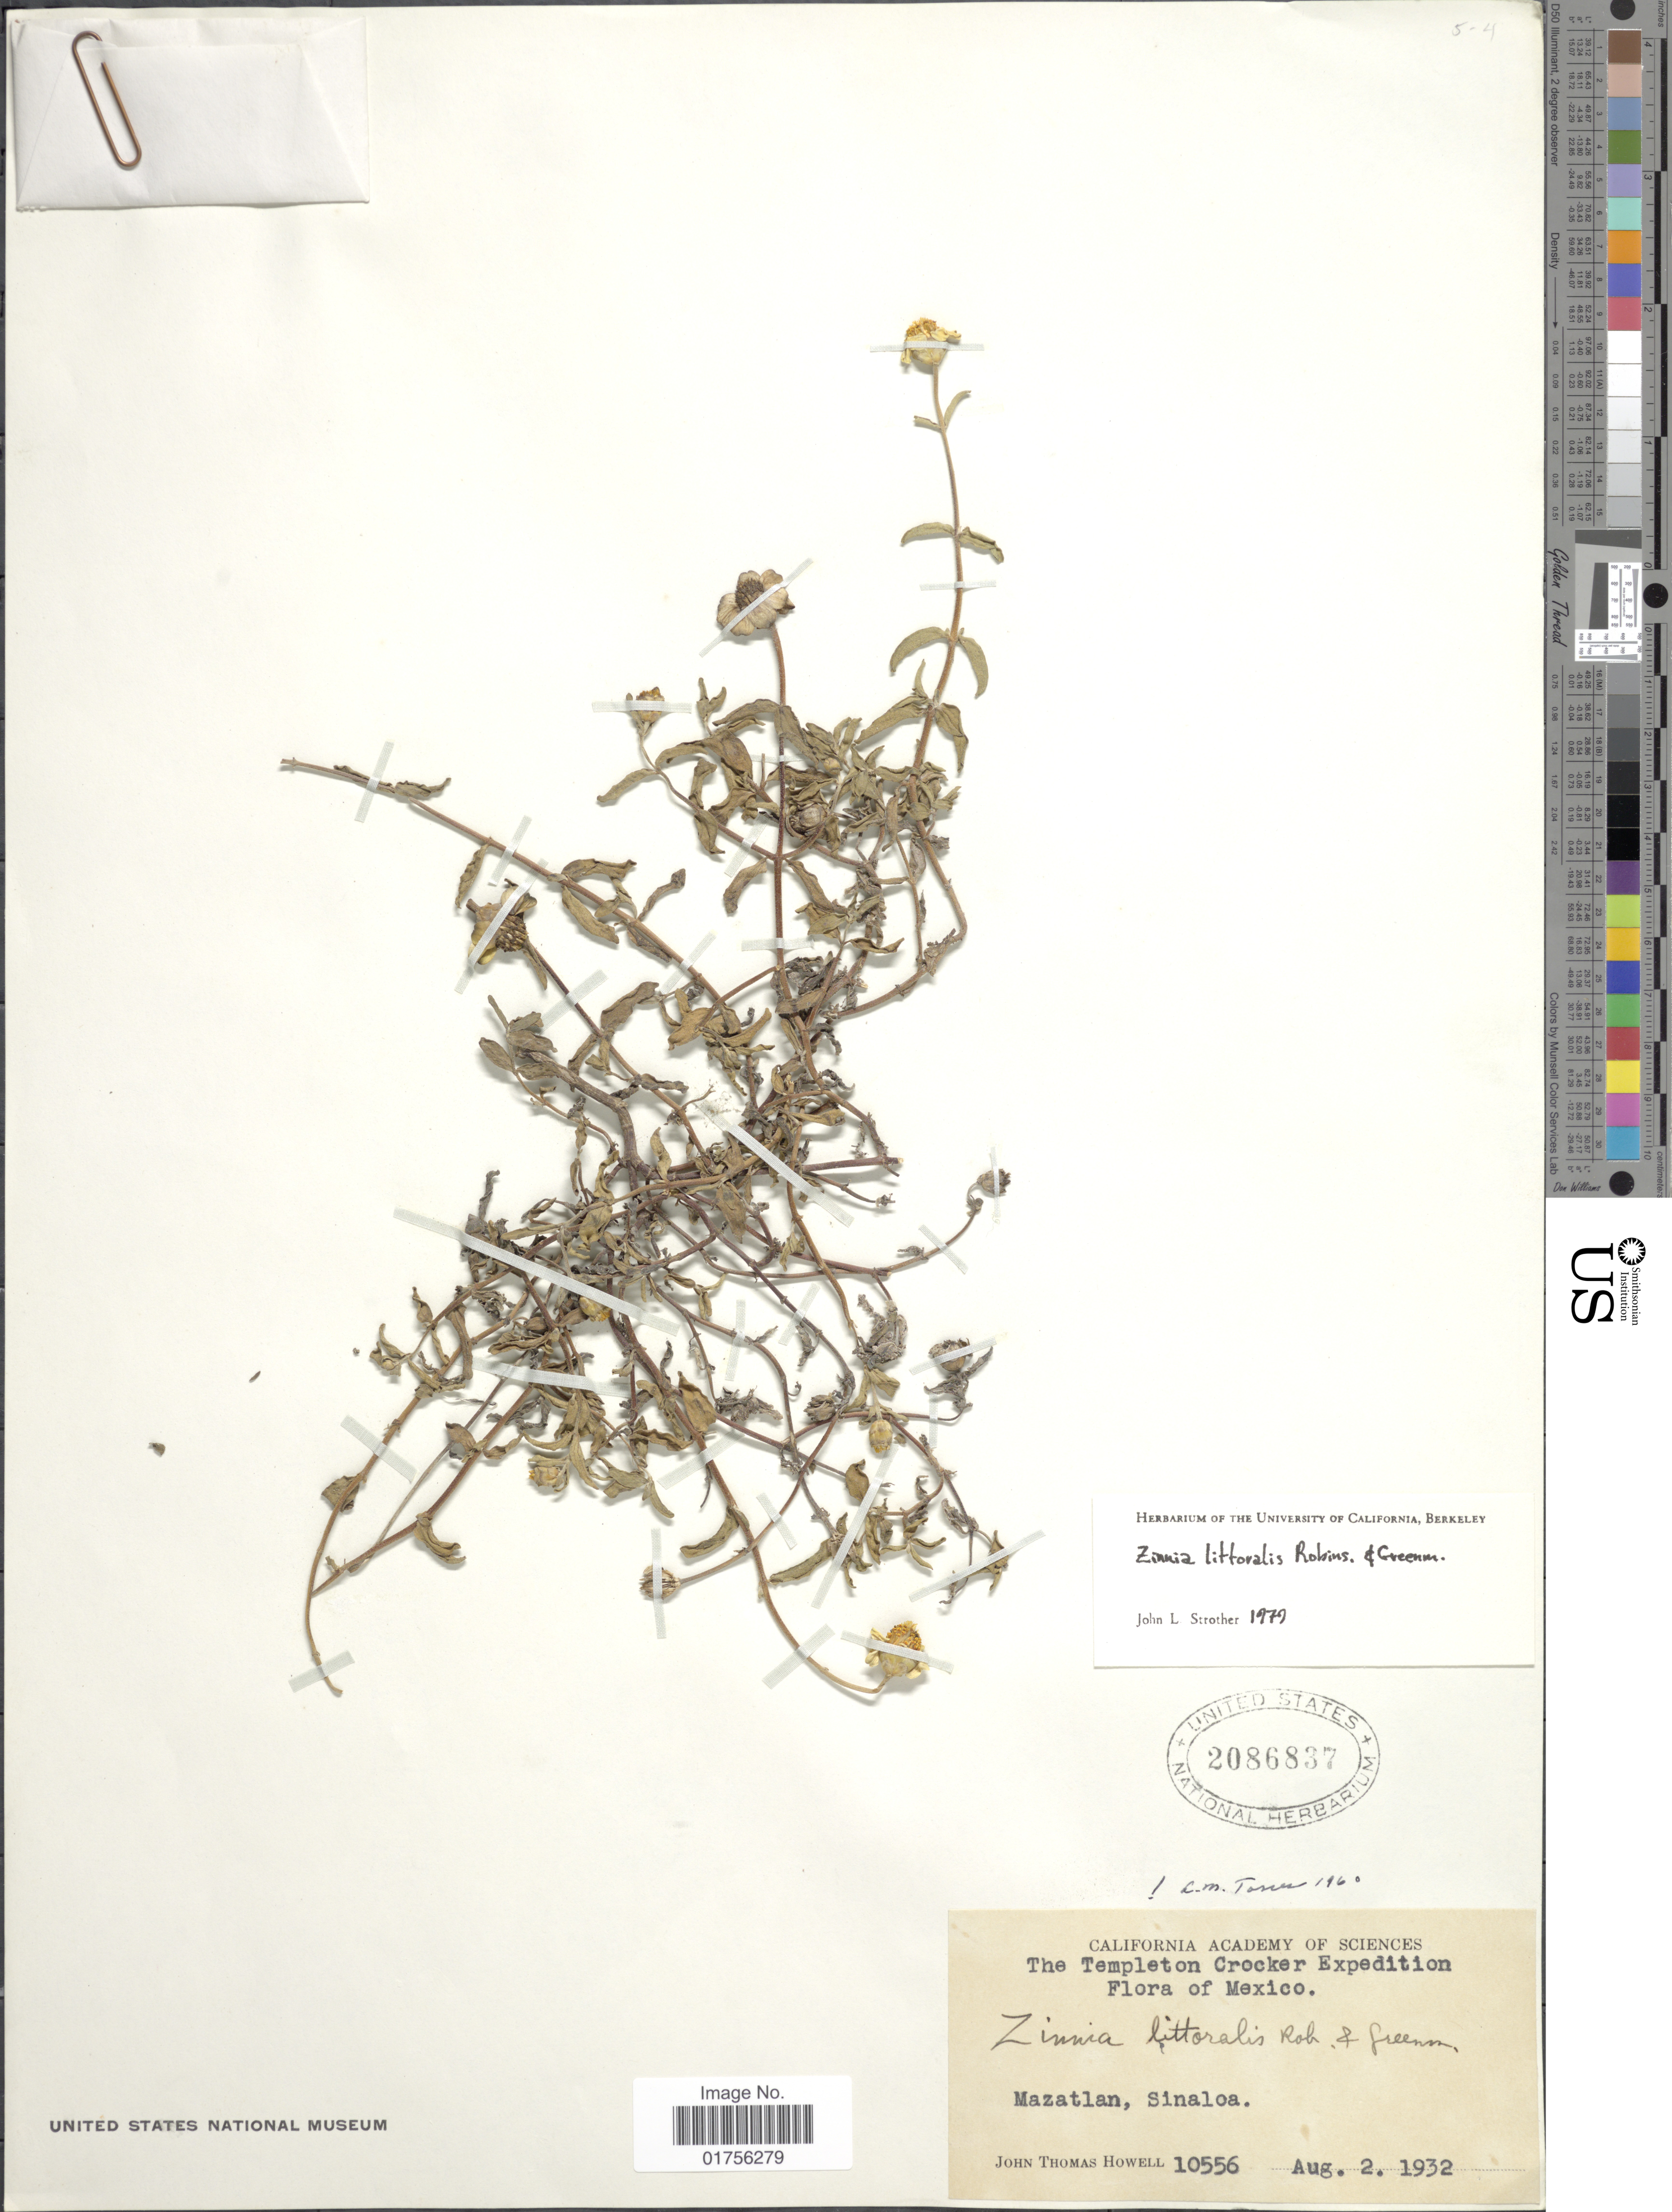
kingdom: Plantae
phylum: Tracheophyta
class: Magnoliopsida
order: Asterales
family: Asteraceae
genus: Zinnia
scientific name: Zinnia littoralis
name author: B.L. Rob. & Greenm.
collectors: J. T. Howell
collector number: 10556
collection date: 1932-08-02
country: Mexico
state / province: Sinaloa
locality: The Templeton Crocker, Mazatlan, Sinaloa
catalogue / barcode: US 2086837